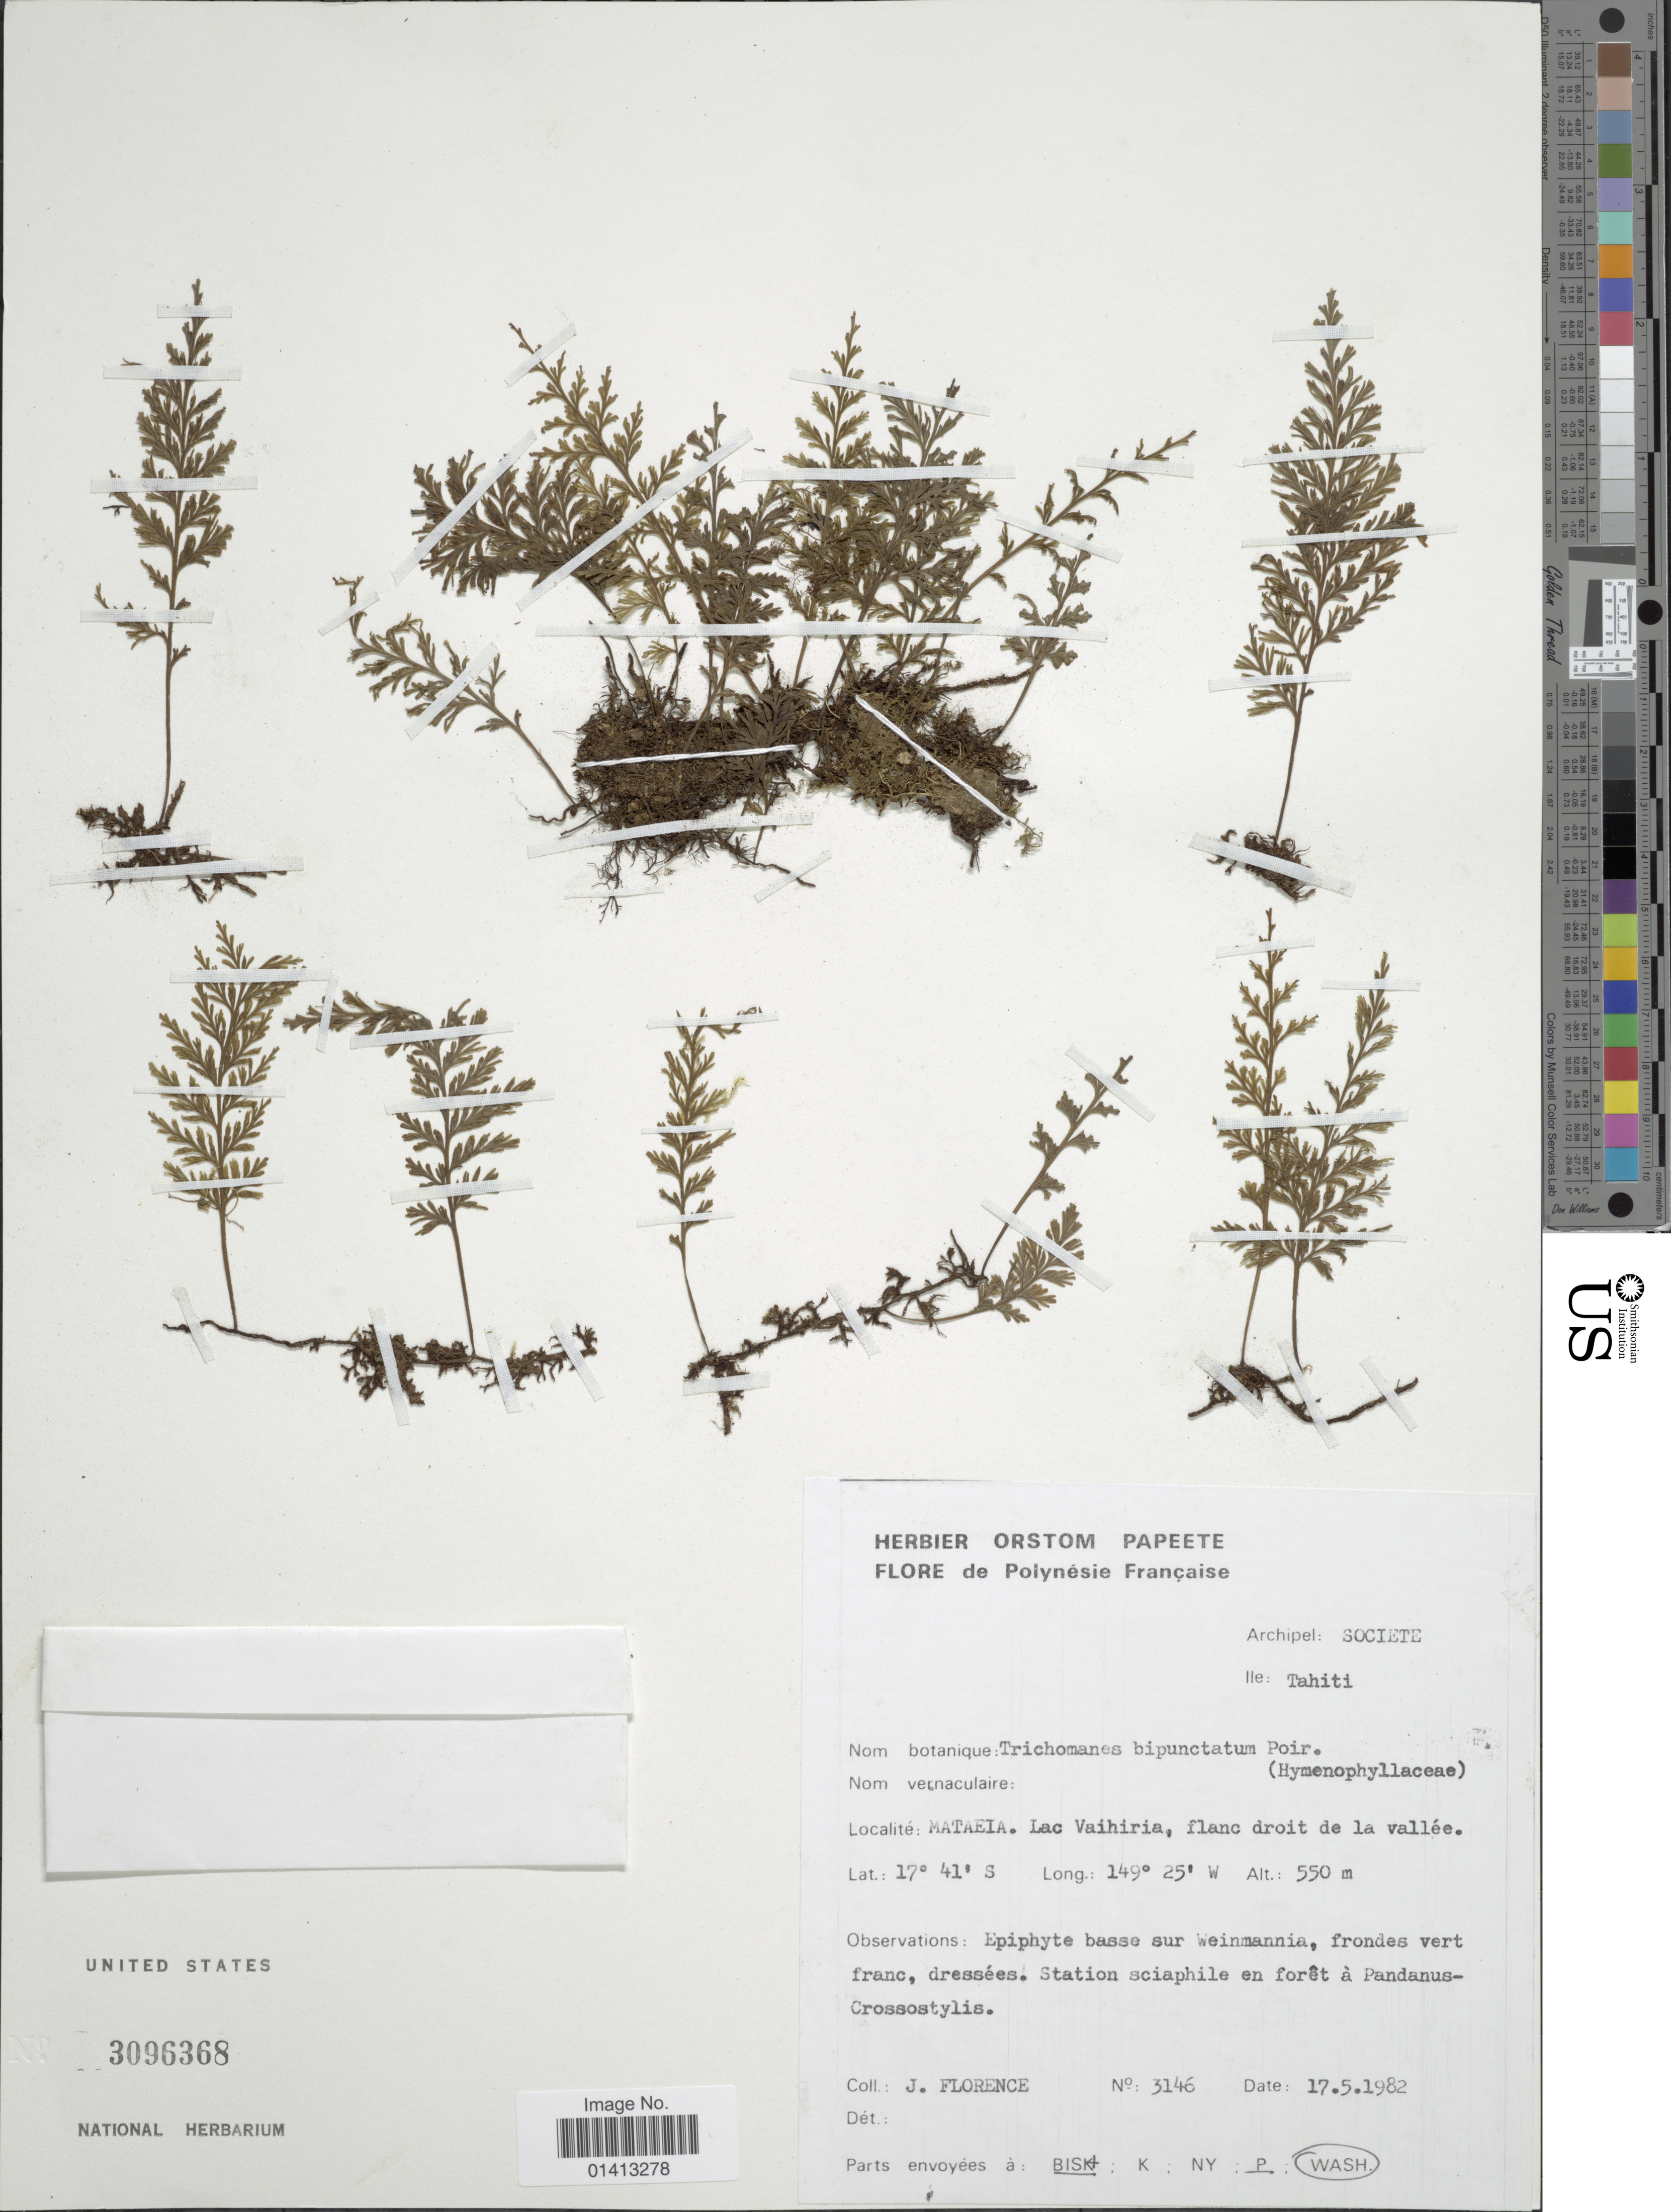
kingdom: Plantae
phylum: Tracheophyta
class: Polypodiopsida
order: Hymenophyllales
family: Hymenophyllaceae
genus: Crepidomanes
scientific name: Crepidomanes bipunctatum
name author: (Poir.) Copel.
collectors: J. Florence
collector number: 3146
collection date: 1982-05-17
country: French Polynesia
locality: Archipel: Scoiete, Ile: Tahiti, Mataeia. Lac Vaihiria, flanc droit de la vallée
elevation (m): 550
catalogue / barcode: US 3096368